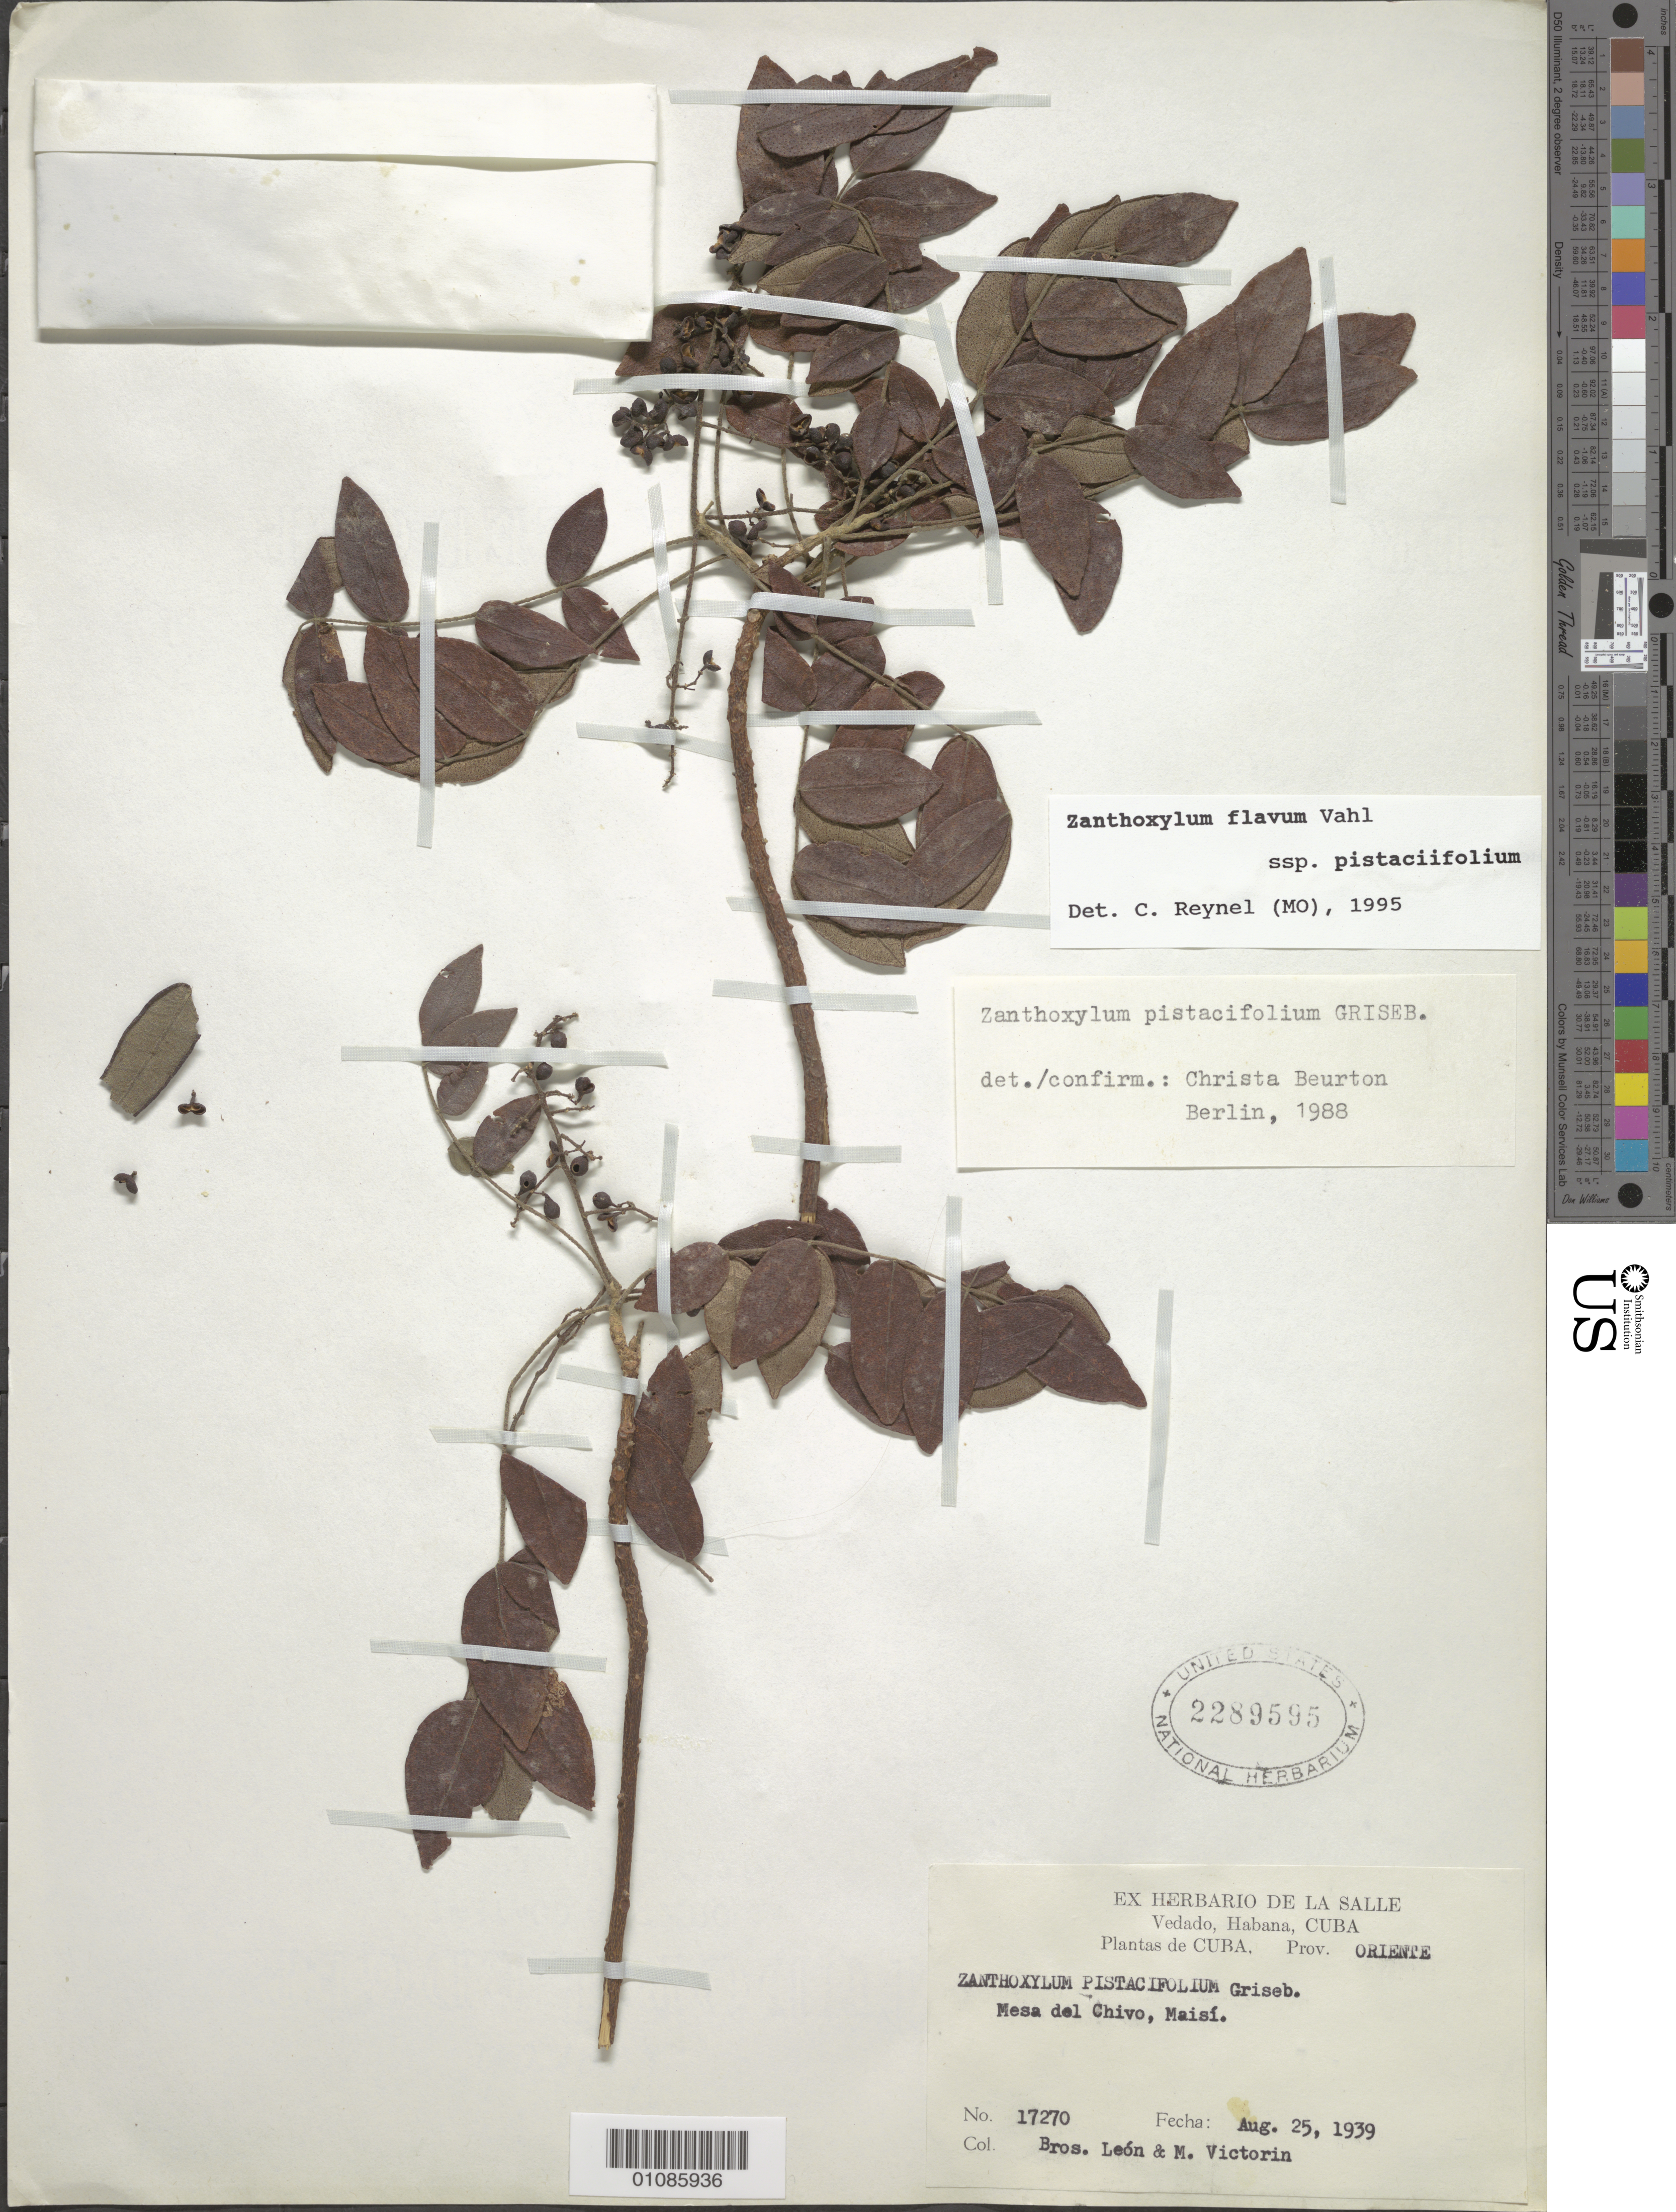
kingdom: Plantae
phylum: Tracheophyta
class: Magnoliopsida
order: Sapindales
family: Rutaceae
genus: Zanthoxylum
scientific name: Zanthoxylum pistaciifolium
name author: Griseb.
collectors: Bro. León & F. Victorin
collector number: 17270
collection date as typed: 25 Aug 1939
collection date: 1939-08-25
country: Cuba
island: Cuba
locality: Oriente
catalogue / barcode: US 2289595